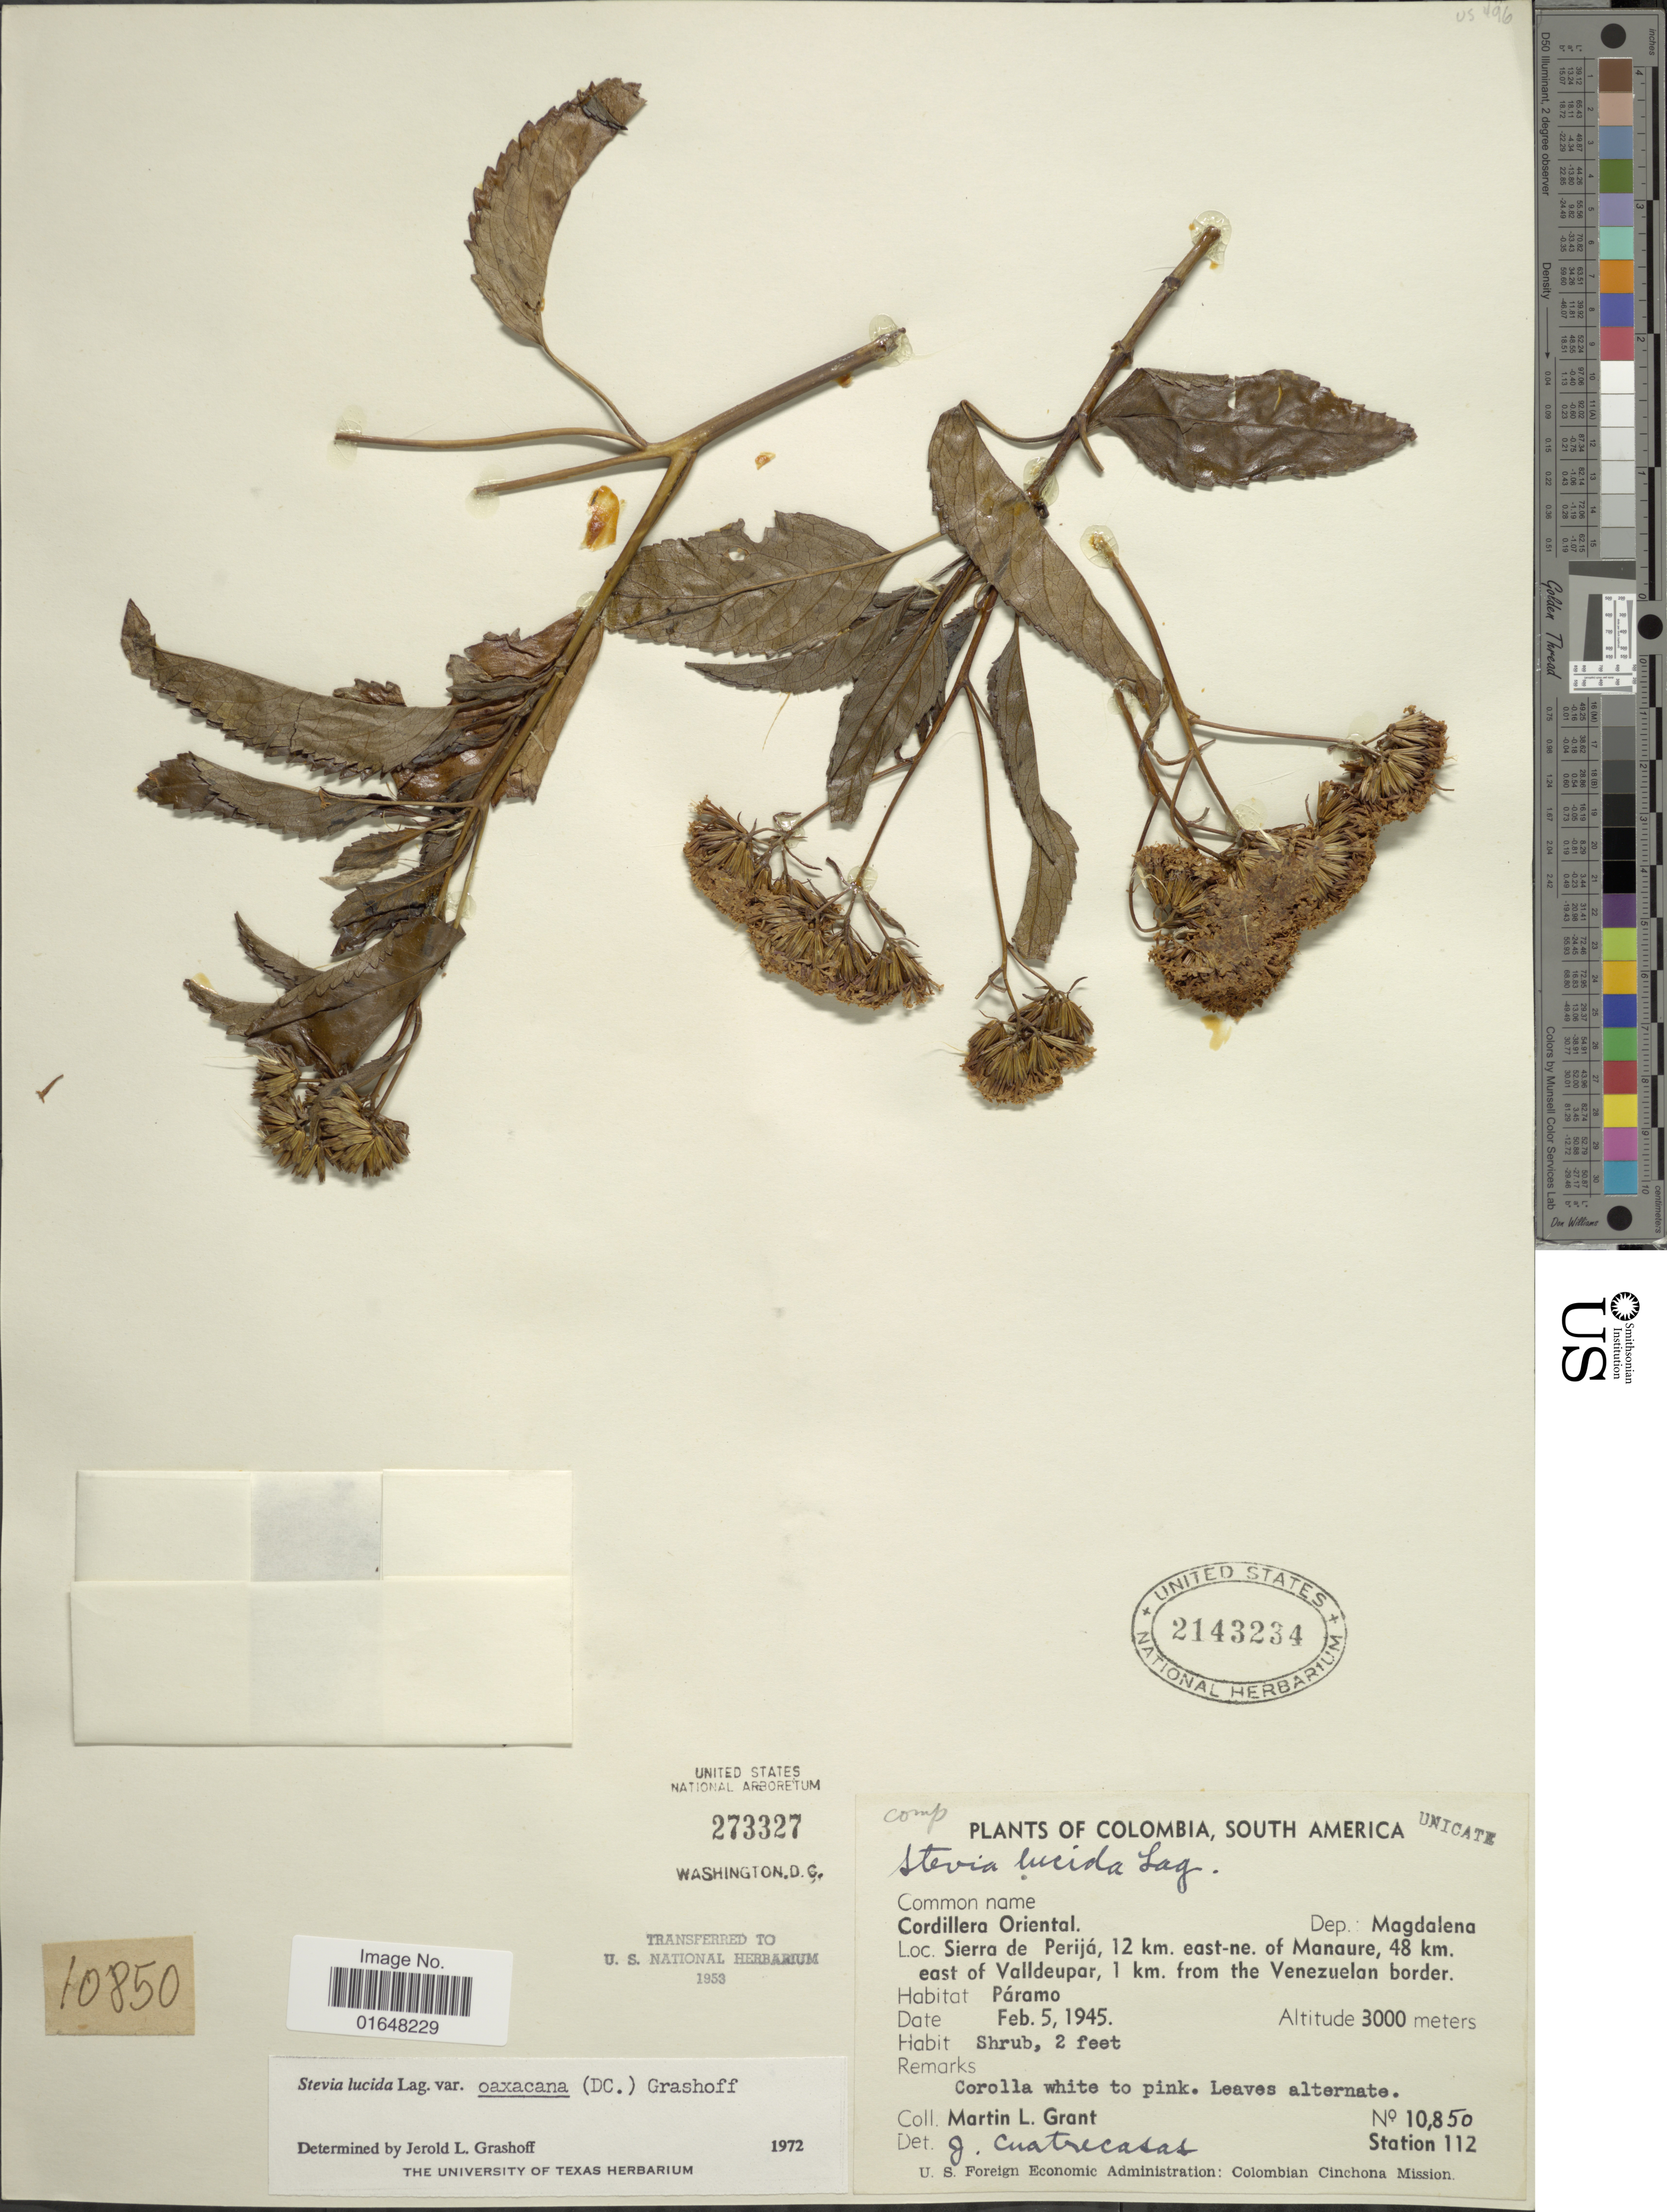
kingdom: Plantae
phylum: Tracheophyta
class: Magnoliopsida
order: Asterales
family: Asteraceae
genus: Stevia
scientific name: Stevia lucida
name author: Lag.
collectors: M. L. Grant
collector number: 10850/112*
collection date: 1945-02-05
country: Colombia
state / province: Magdalena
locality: South America, Cordillera Oriental, Sierra de Perija, 12 km east-ne of Manaure, 48 km east of Valldeupar, 1 km from the Venezuelan border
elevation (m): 3000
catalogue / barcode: US 2143234